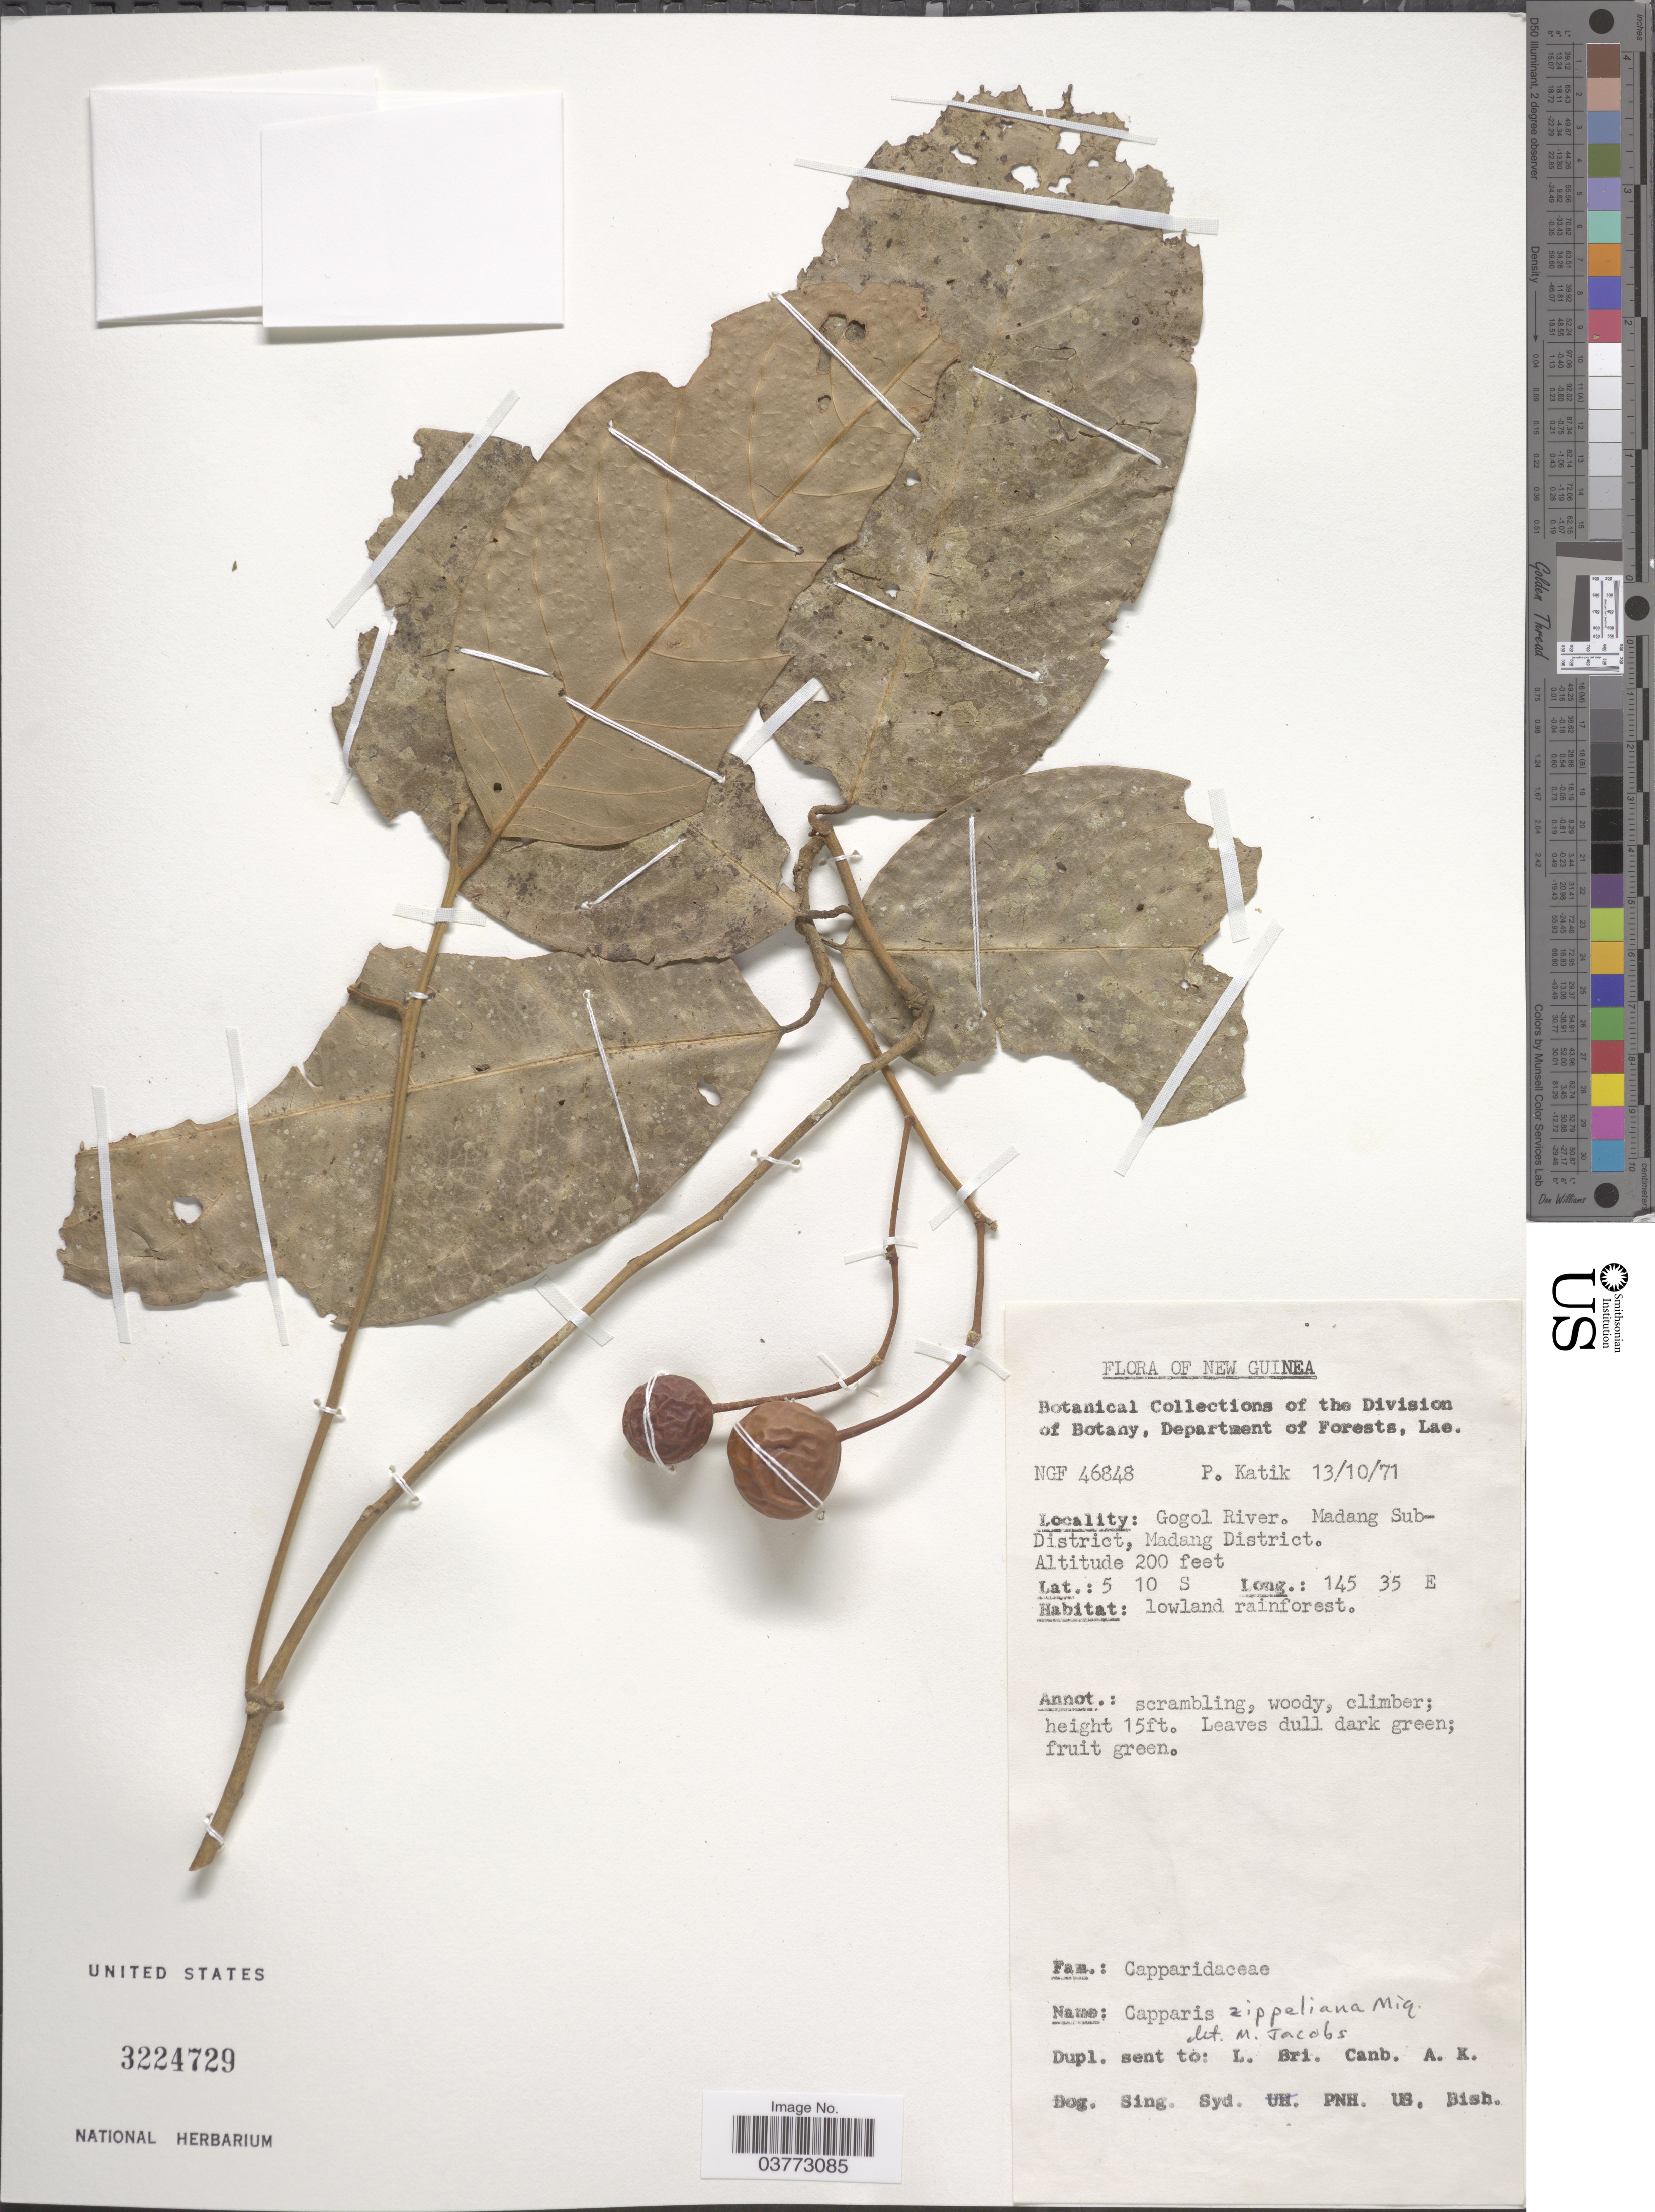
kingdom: Plantae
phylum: Tracheophyta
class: Magnoliopsida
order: Brassicales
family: Capparaceae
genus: Capparis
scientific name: Capparis zippeliana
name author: Miq.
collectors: P. Katik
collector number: NGF 46848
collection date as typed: Transcribed d/m/y: 13/10/71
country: Papua New Guinea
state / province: Madang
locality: New Guinea. Gogol River. Madang Subdistrict, Madang District.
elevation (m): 61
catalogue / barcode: US 3224729